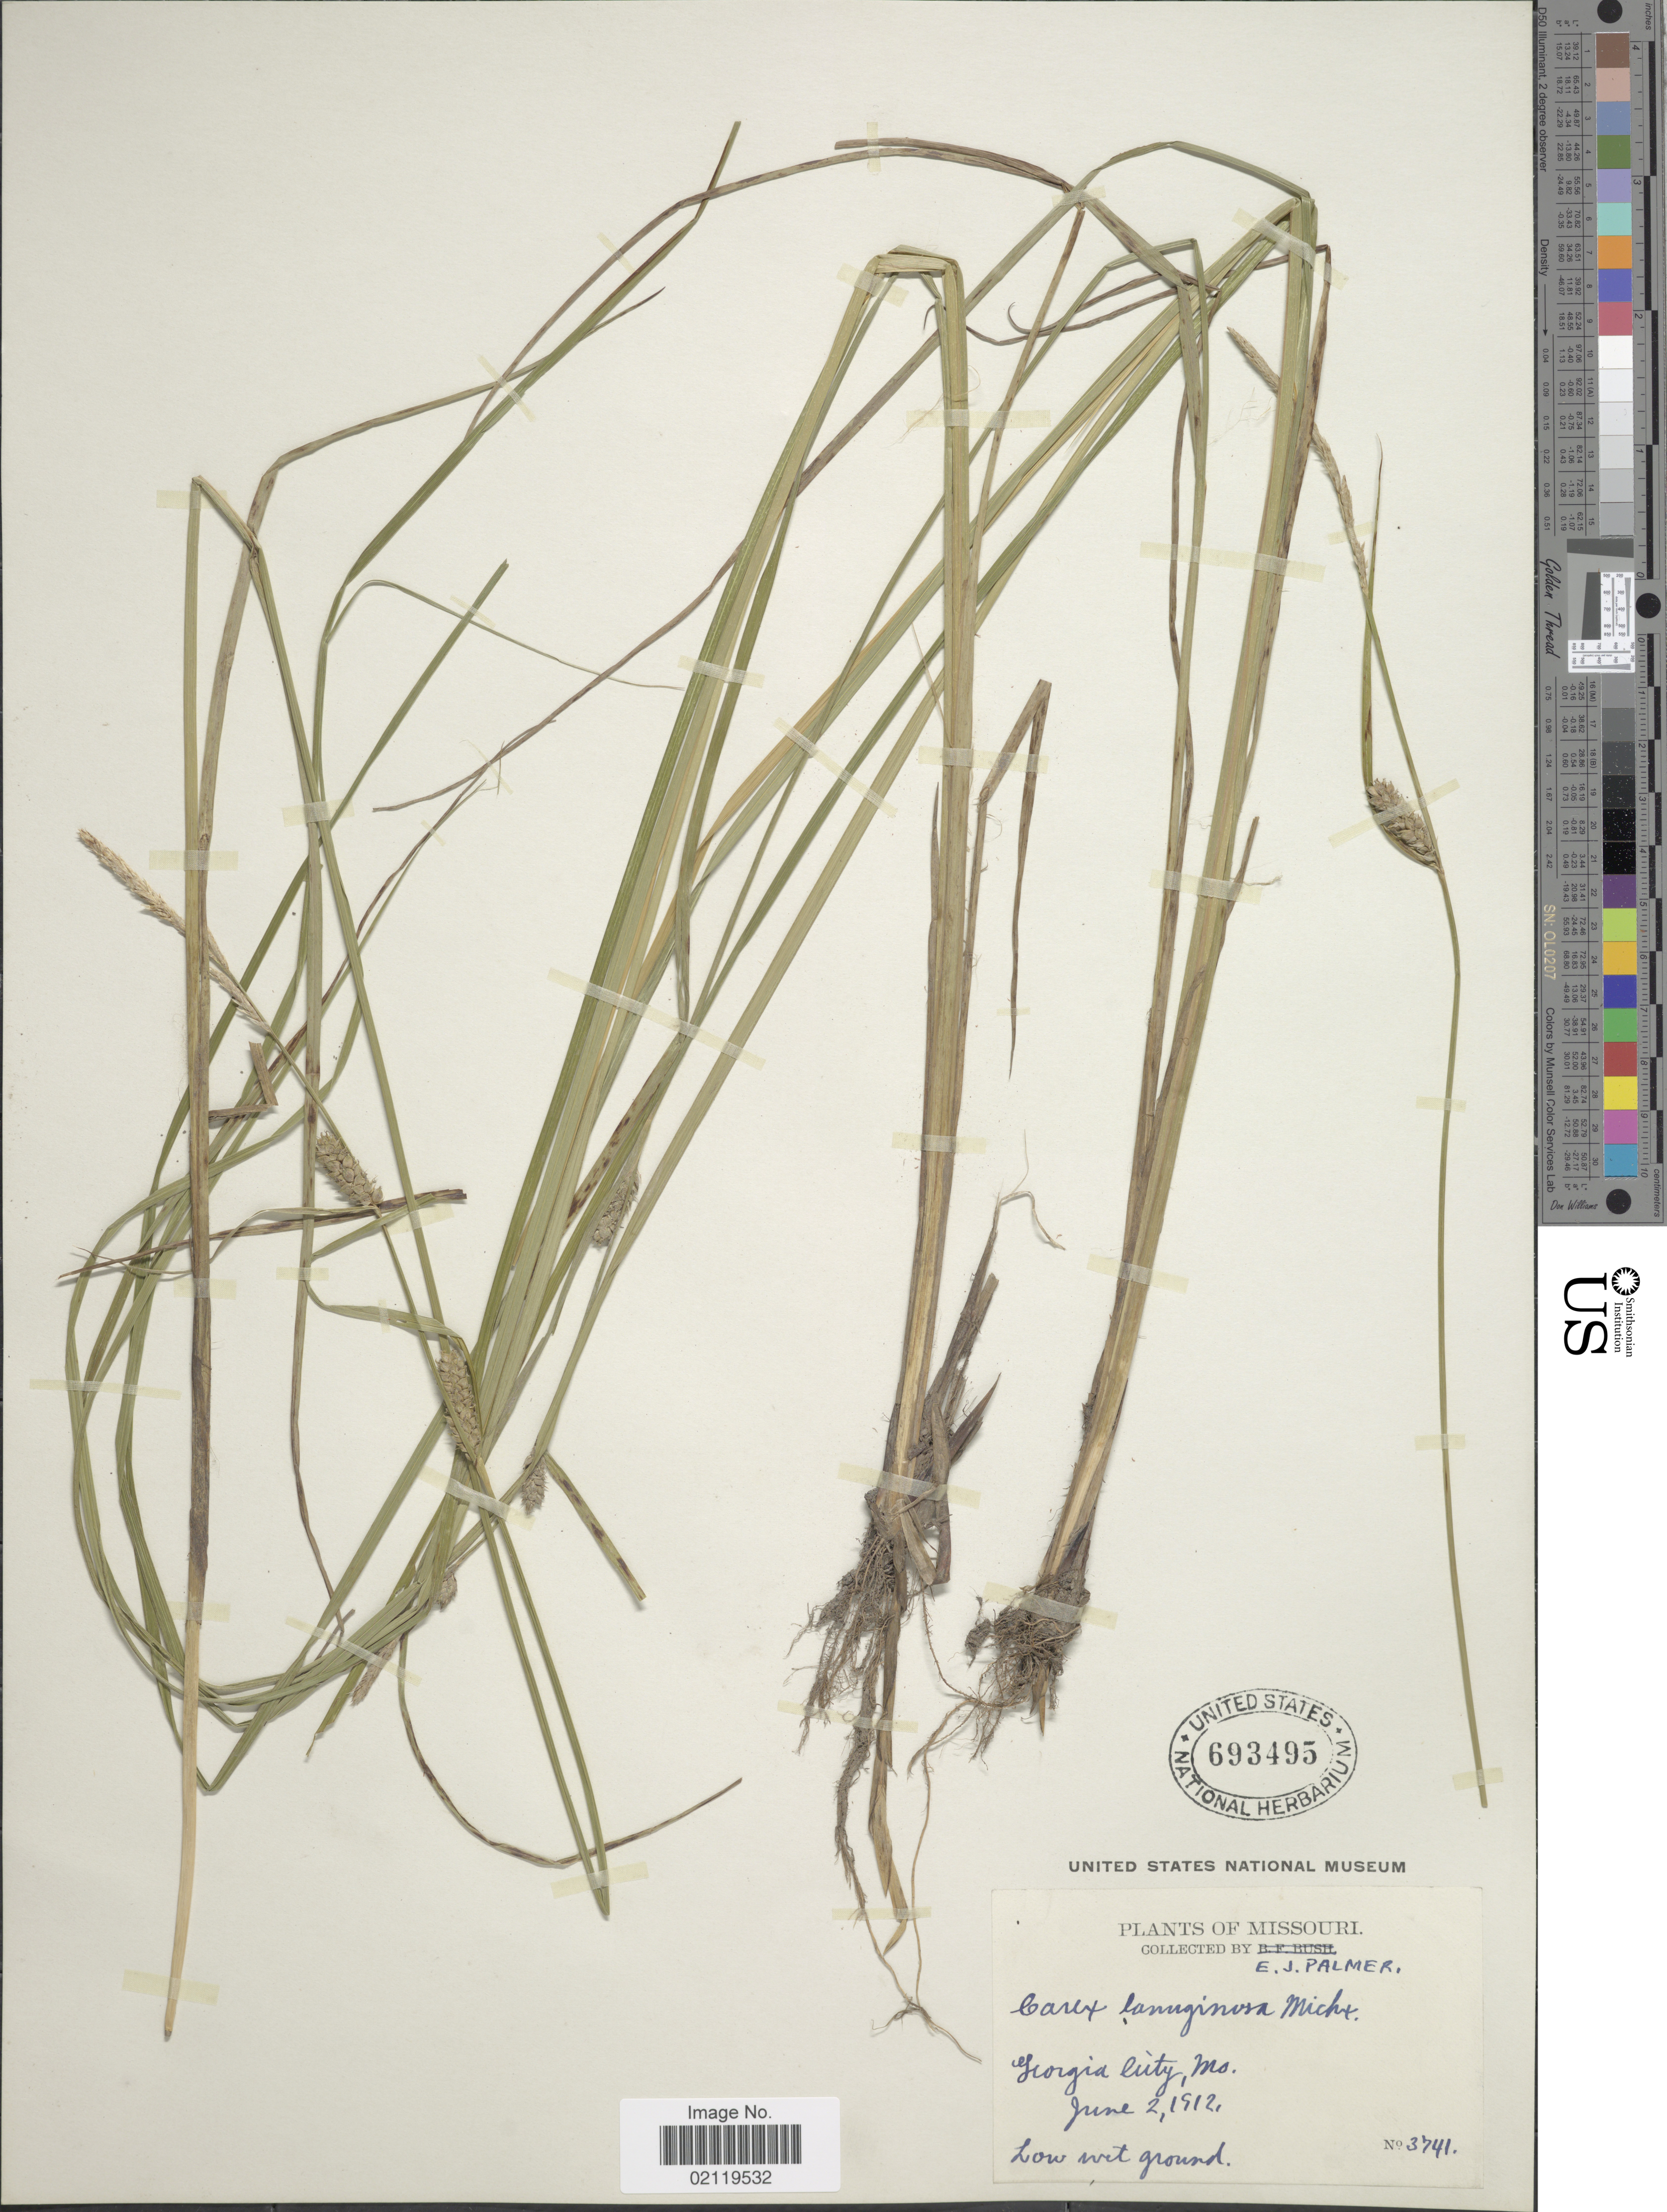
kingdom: Plantae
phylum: Tracheophyta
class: Liliopsida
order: Poales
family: Cyperaceae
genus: Carex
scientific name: Carex pellita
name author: Muhl. ex Willd.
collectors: E. J. Palmer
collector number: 3741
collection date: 1912-06-02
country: United States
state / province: Missouri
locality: Georgia City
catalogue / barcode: US 693495